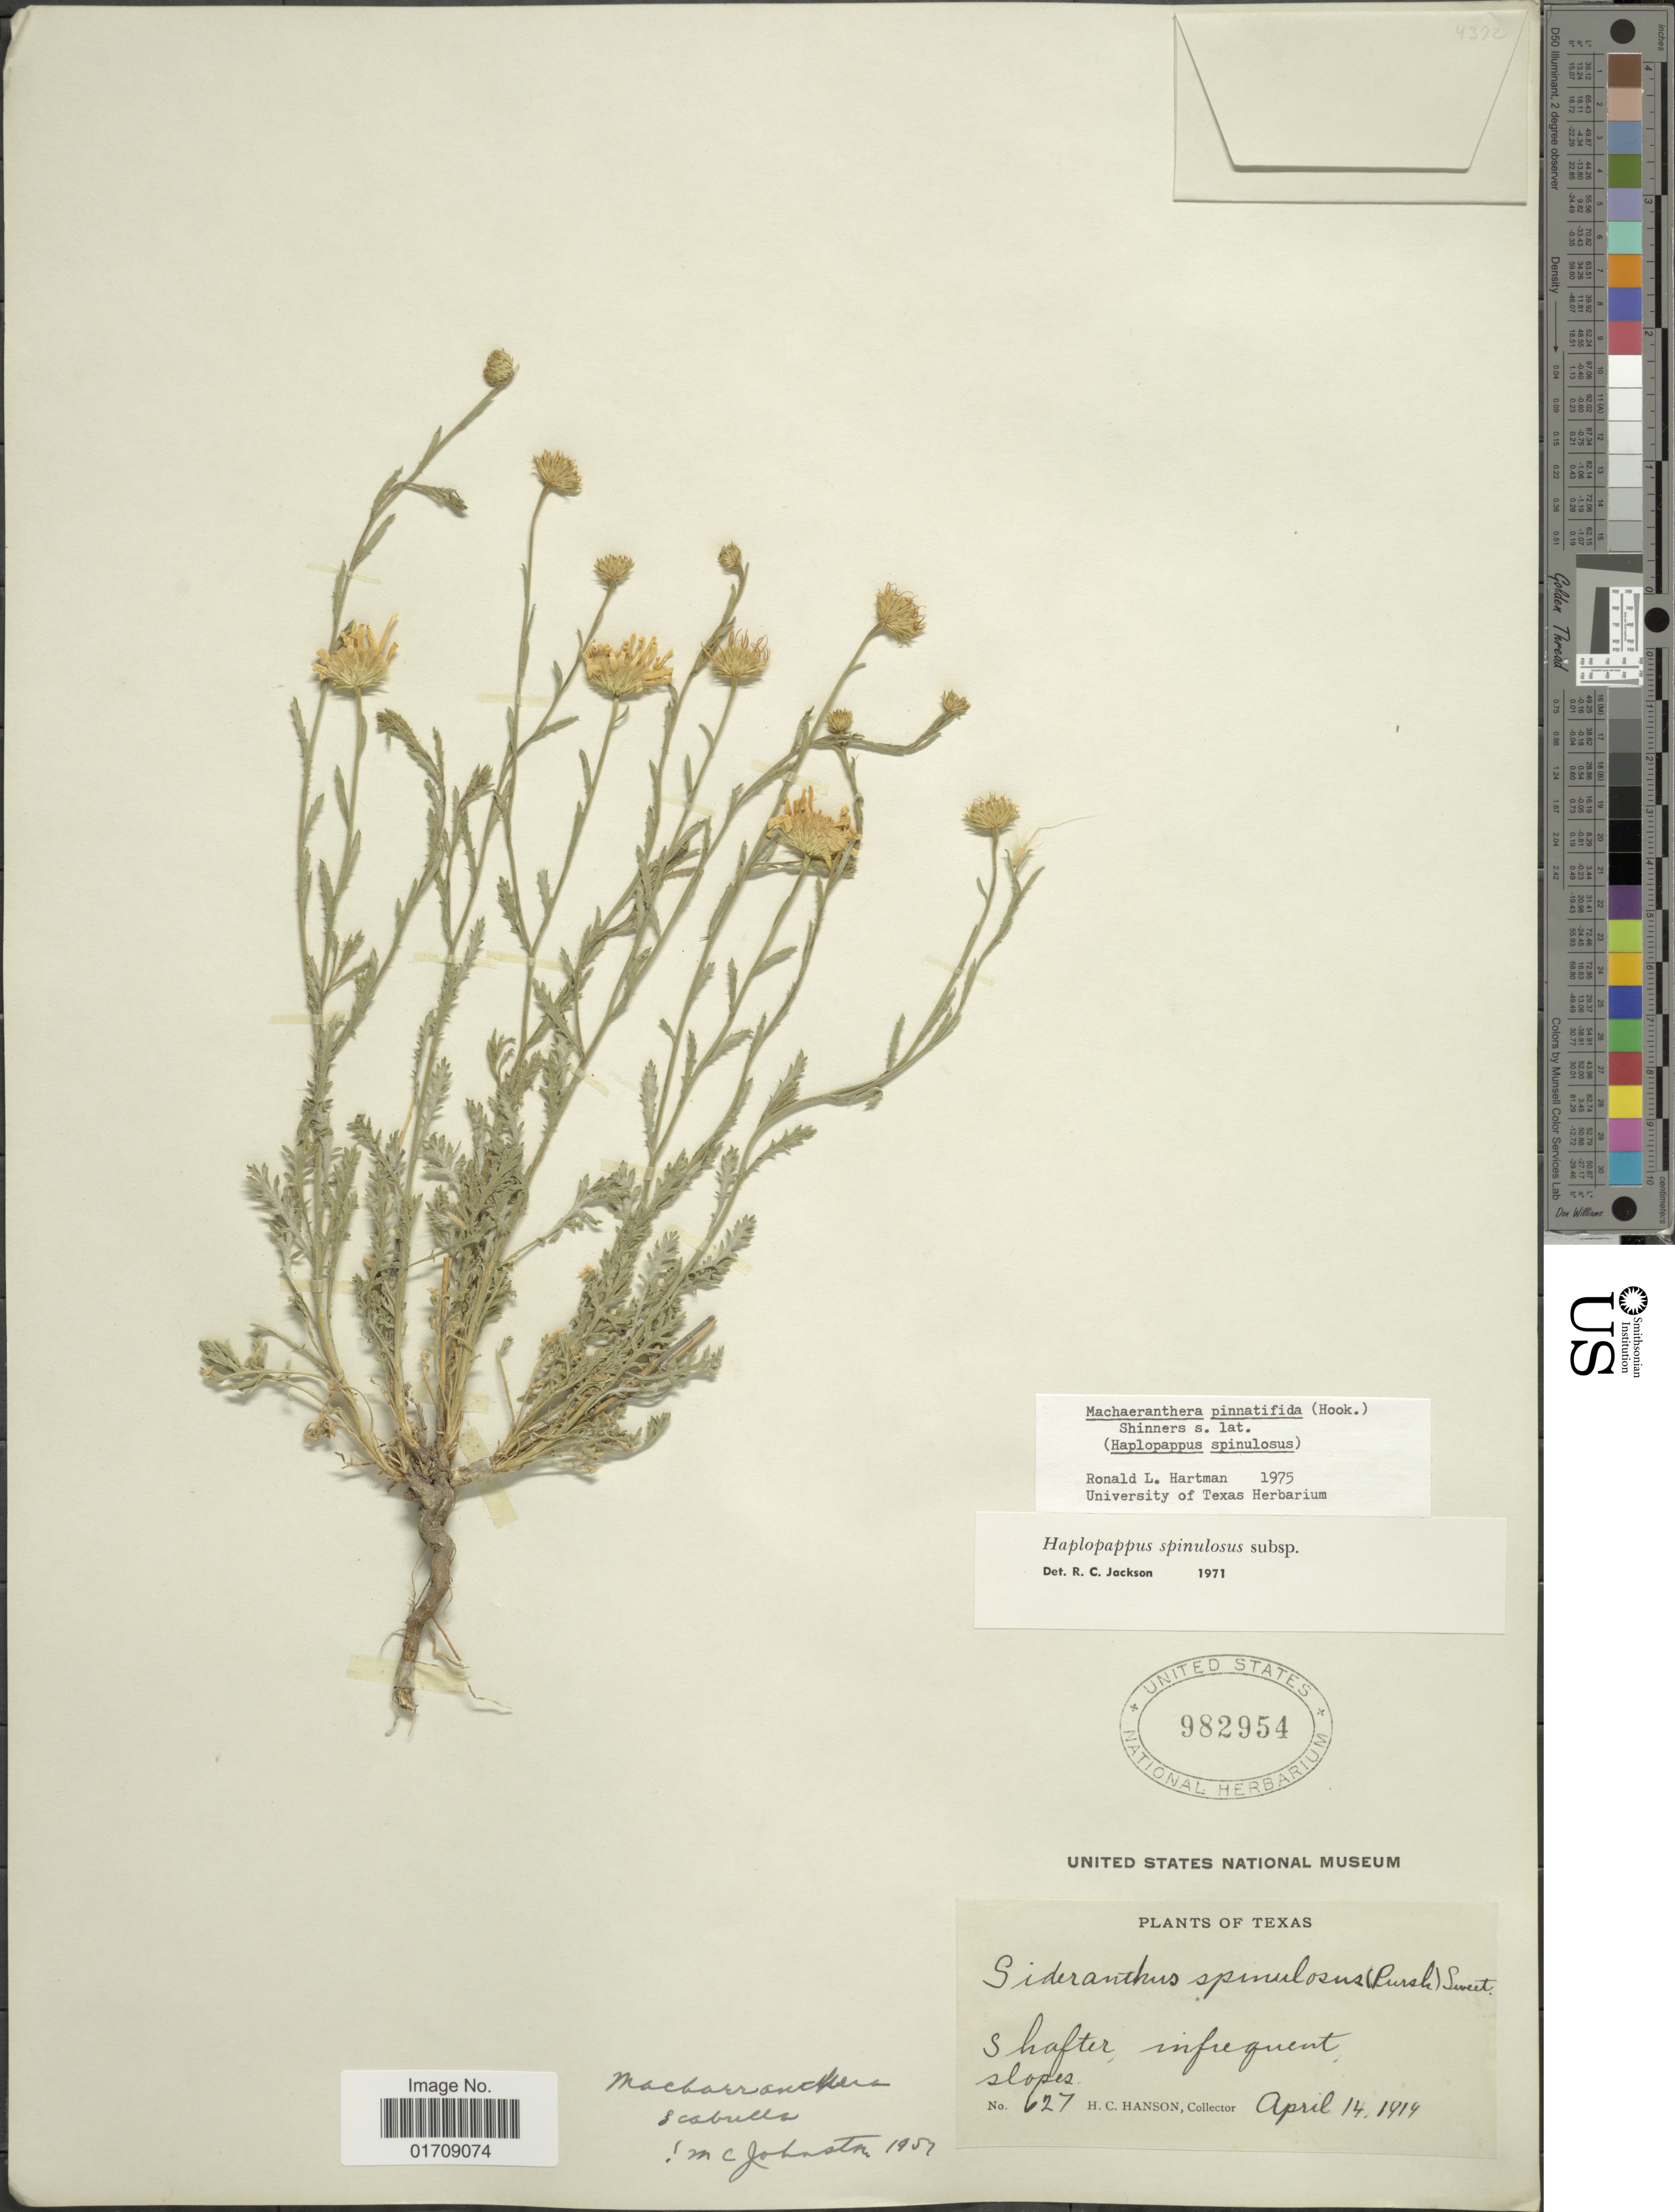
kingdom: Plantae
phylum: Tracheophyta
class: Magnoliopsida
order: Asterales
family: Asteraceae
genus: Machaeranthera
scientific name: Machaeranthera pinnatifida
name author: (Hook.) Shinners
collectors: H. Hanson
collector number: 627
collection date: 1919-04-14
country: United States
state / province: Texas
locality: Shafter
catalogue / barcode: US 982954